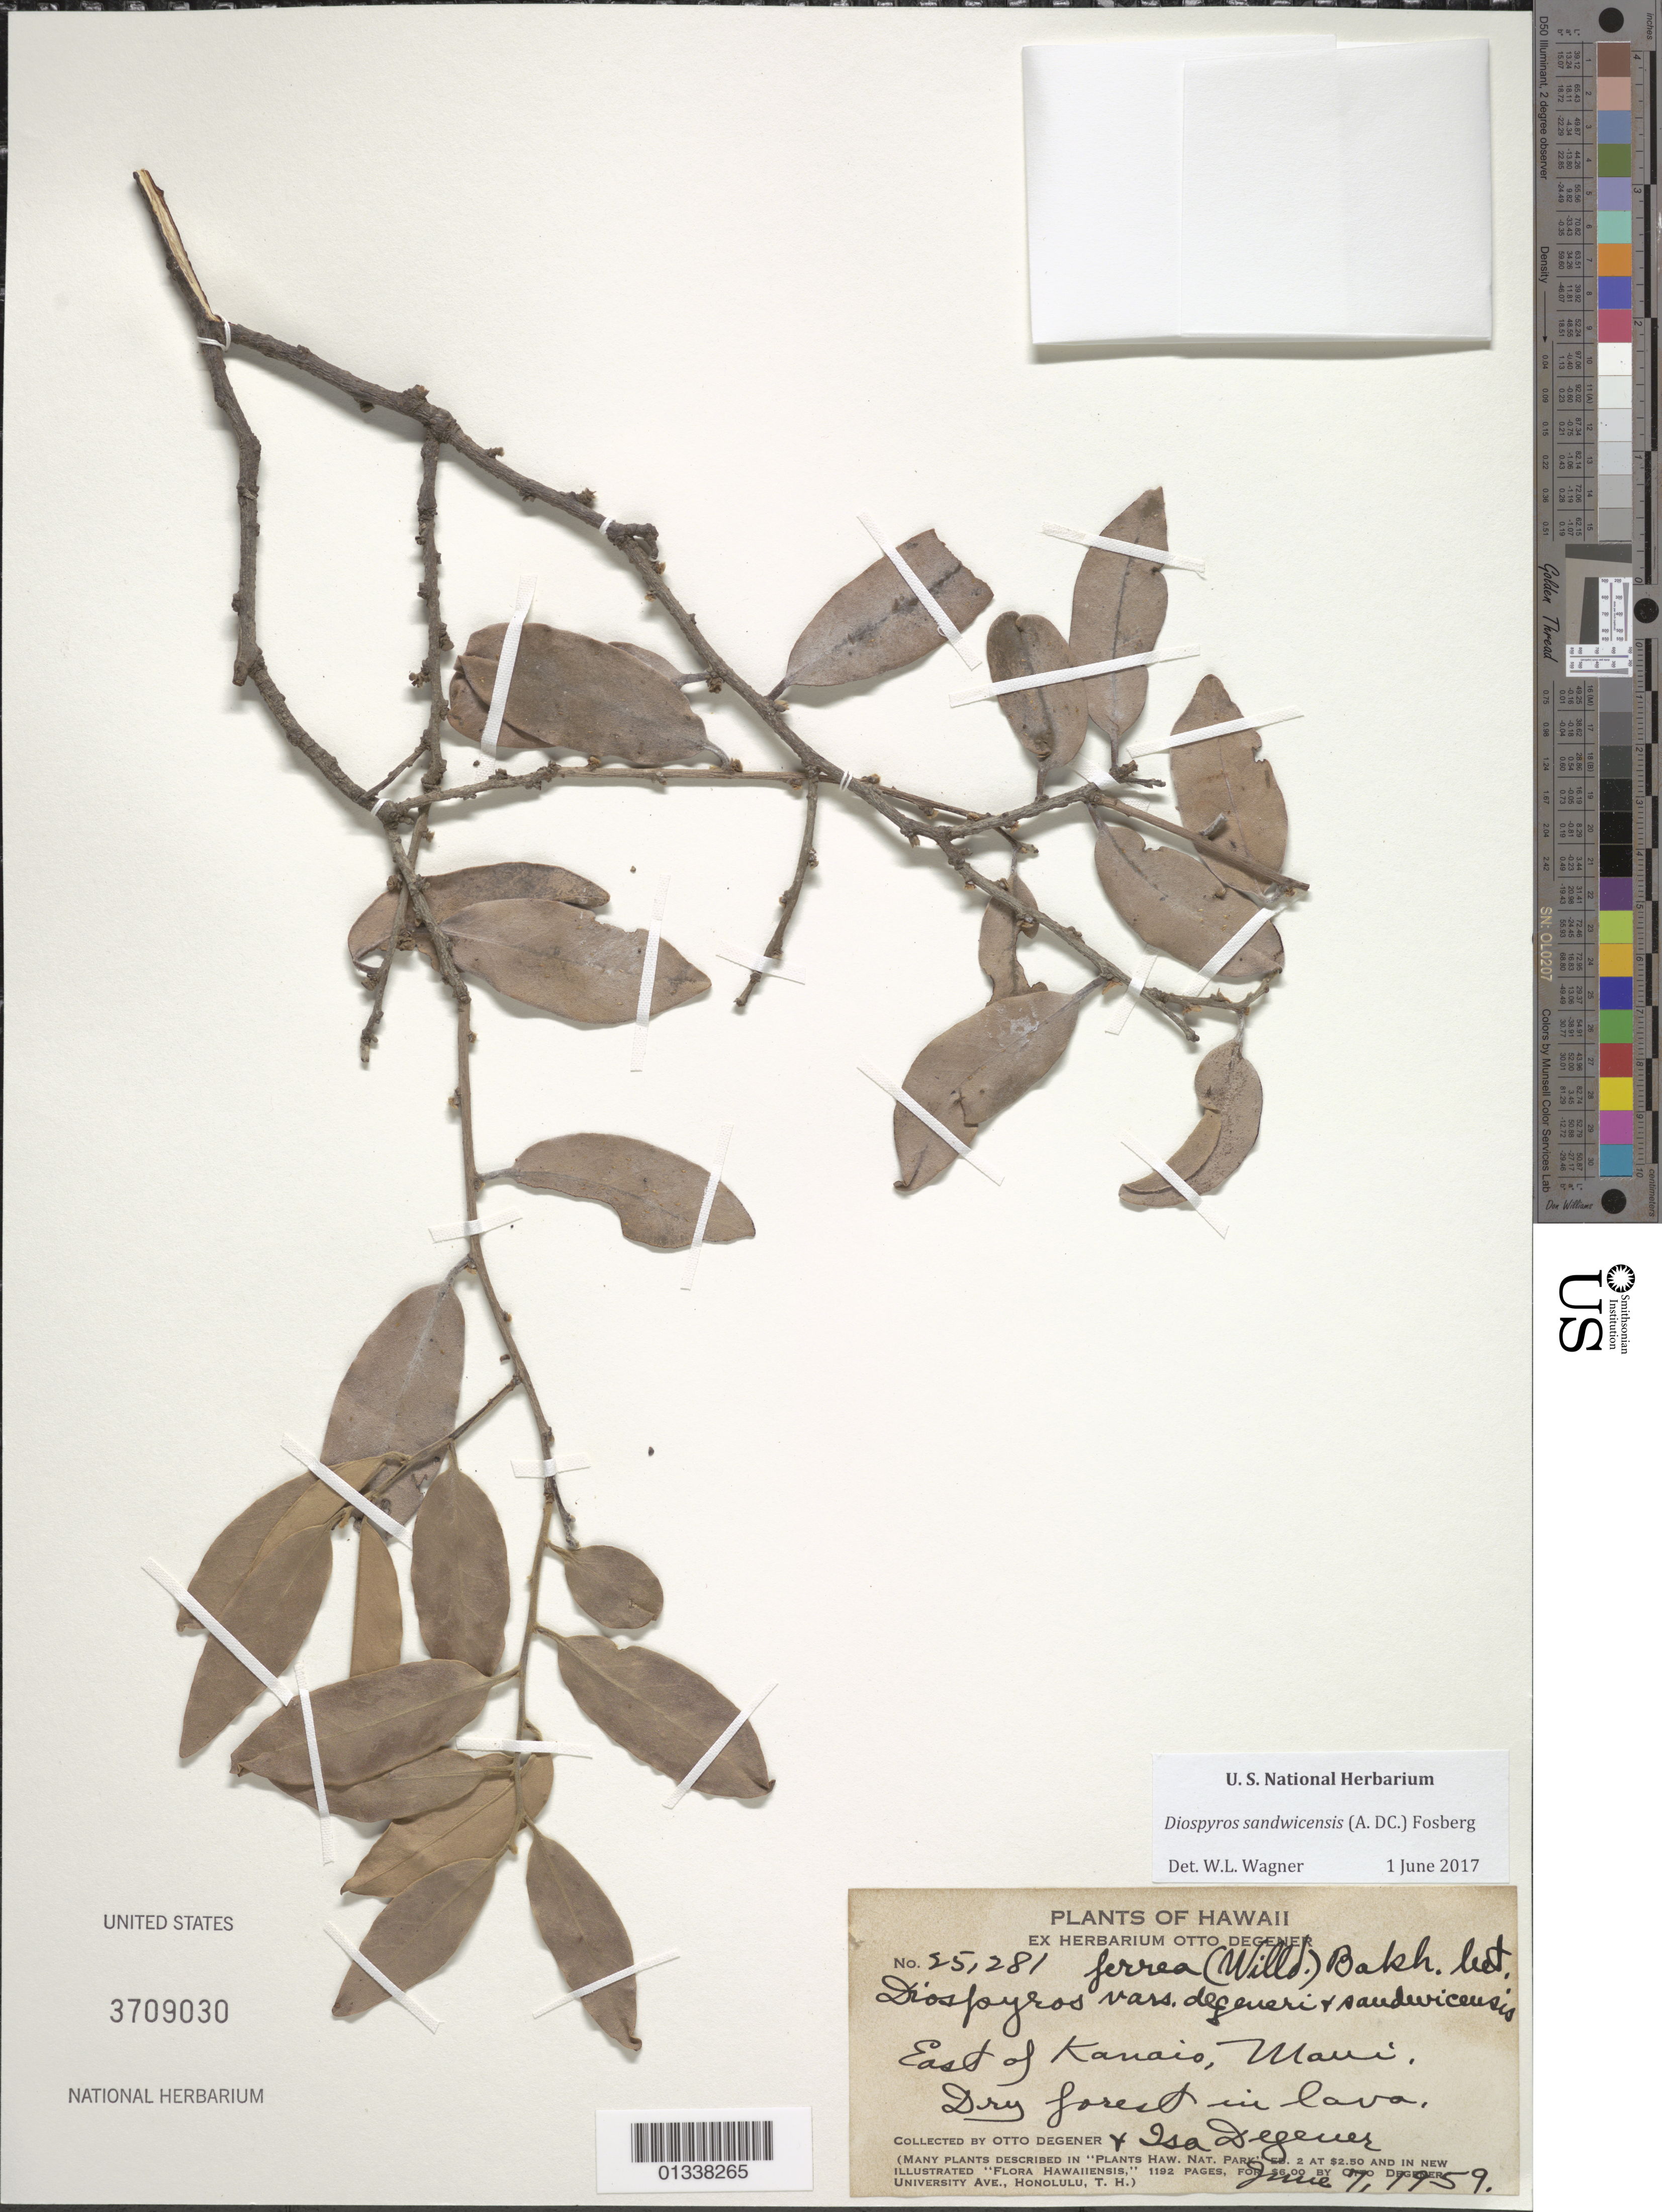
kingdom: Plantae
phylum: Tracheophyta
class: Magnoliopsida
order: Ericales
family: Ebenaceae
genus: Diospyros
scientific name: Diospyros sandwicensis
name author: (A. DC.) Fosberg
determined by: Wagner, W. L., (BOT), Smithsonian Institution - National Museum of Natural History (UNITED STATES)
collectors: O. Degener & I. Degener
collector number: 25281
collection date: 1959-06-07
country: United States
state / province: Hawaii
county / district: Maui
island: Maui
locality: East of Kanaio, Maui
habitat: Dry forest in lava.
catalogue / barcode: US 3709030